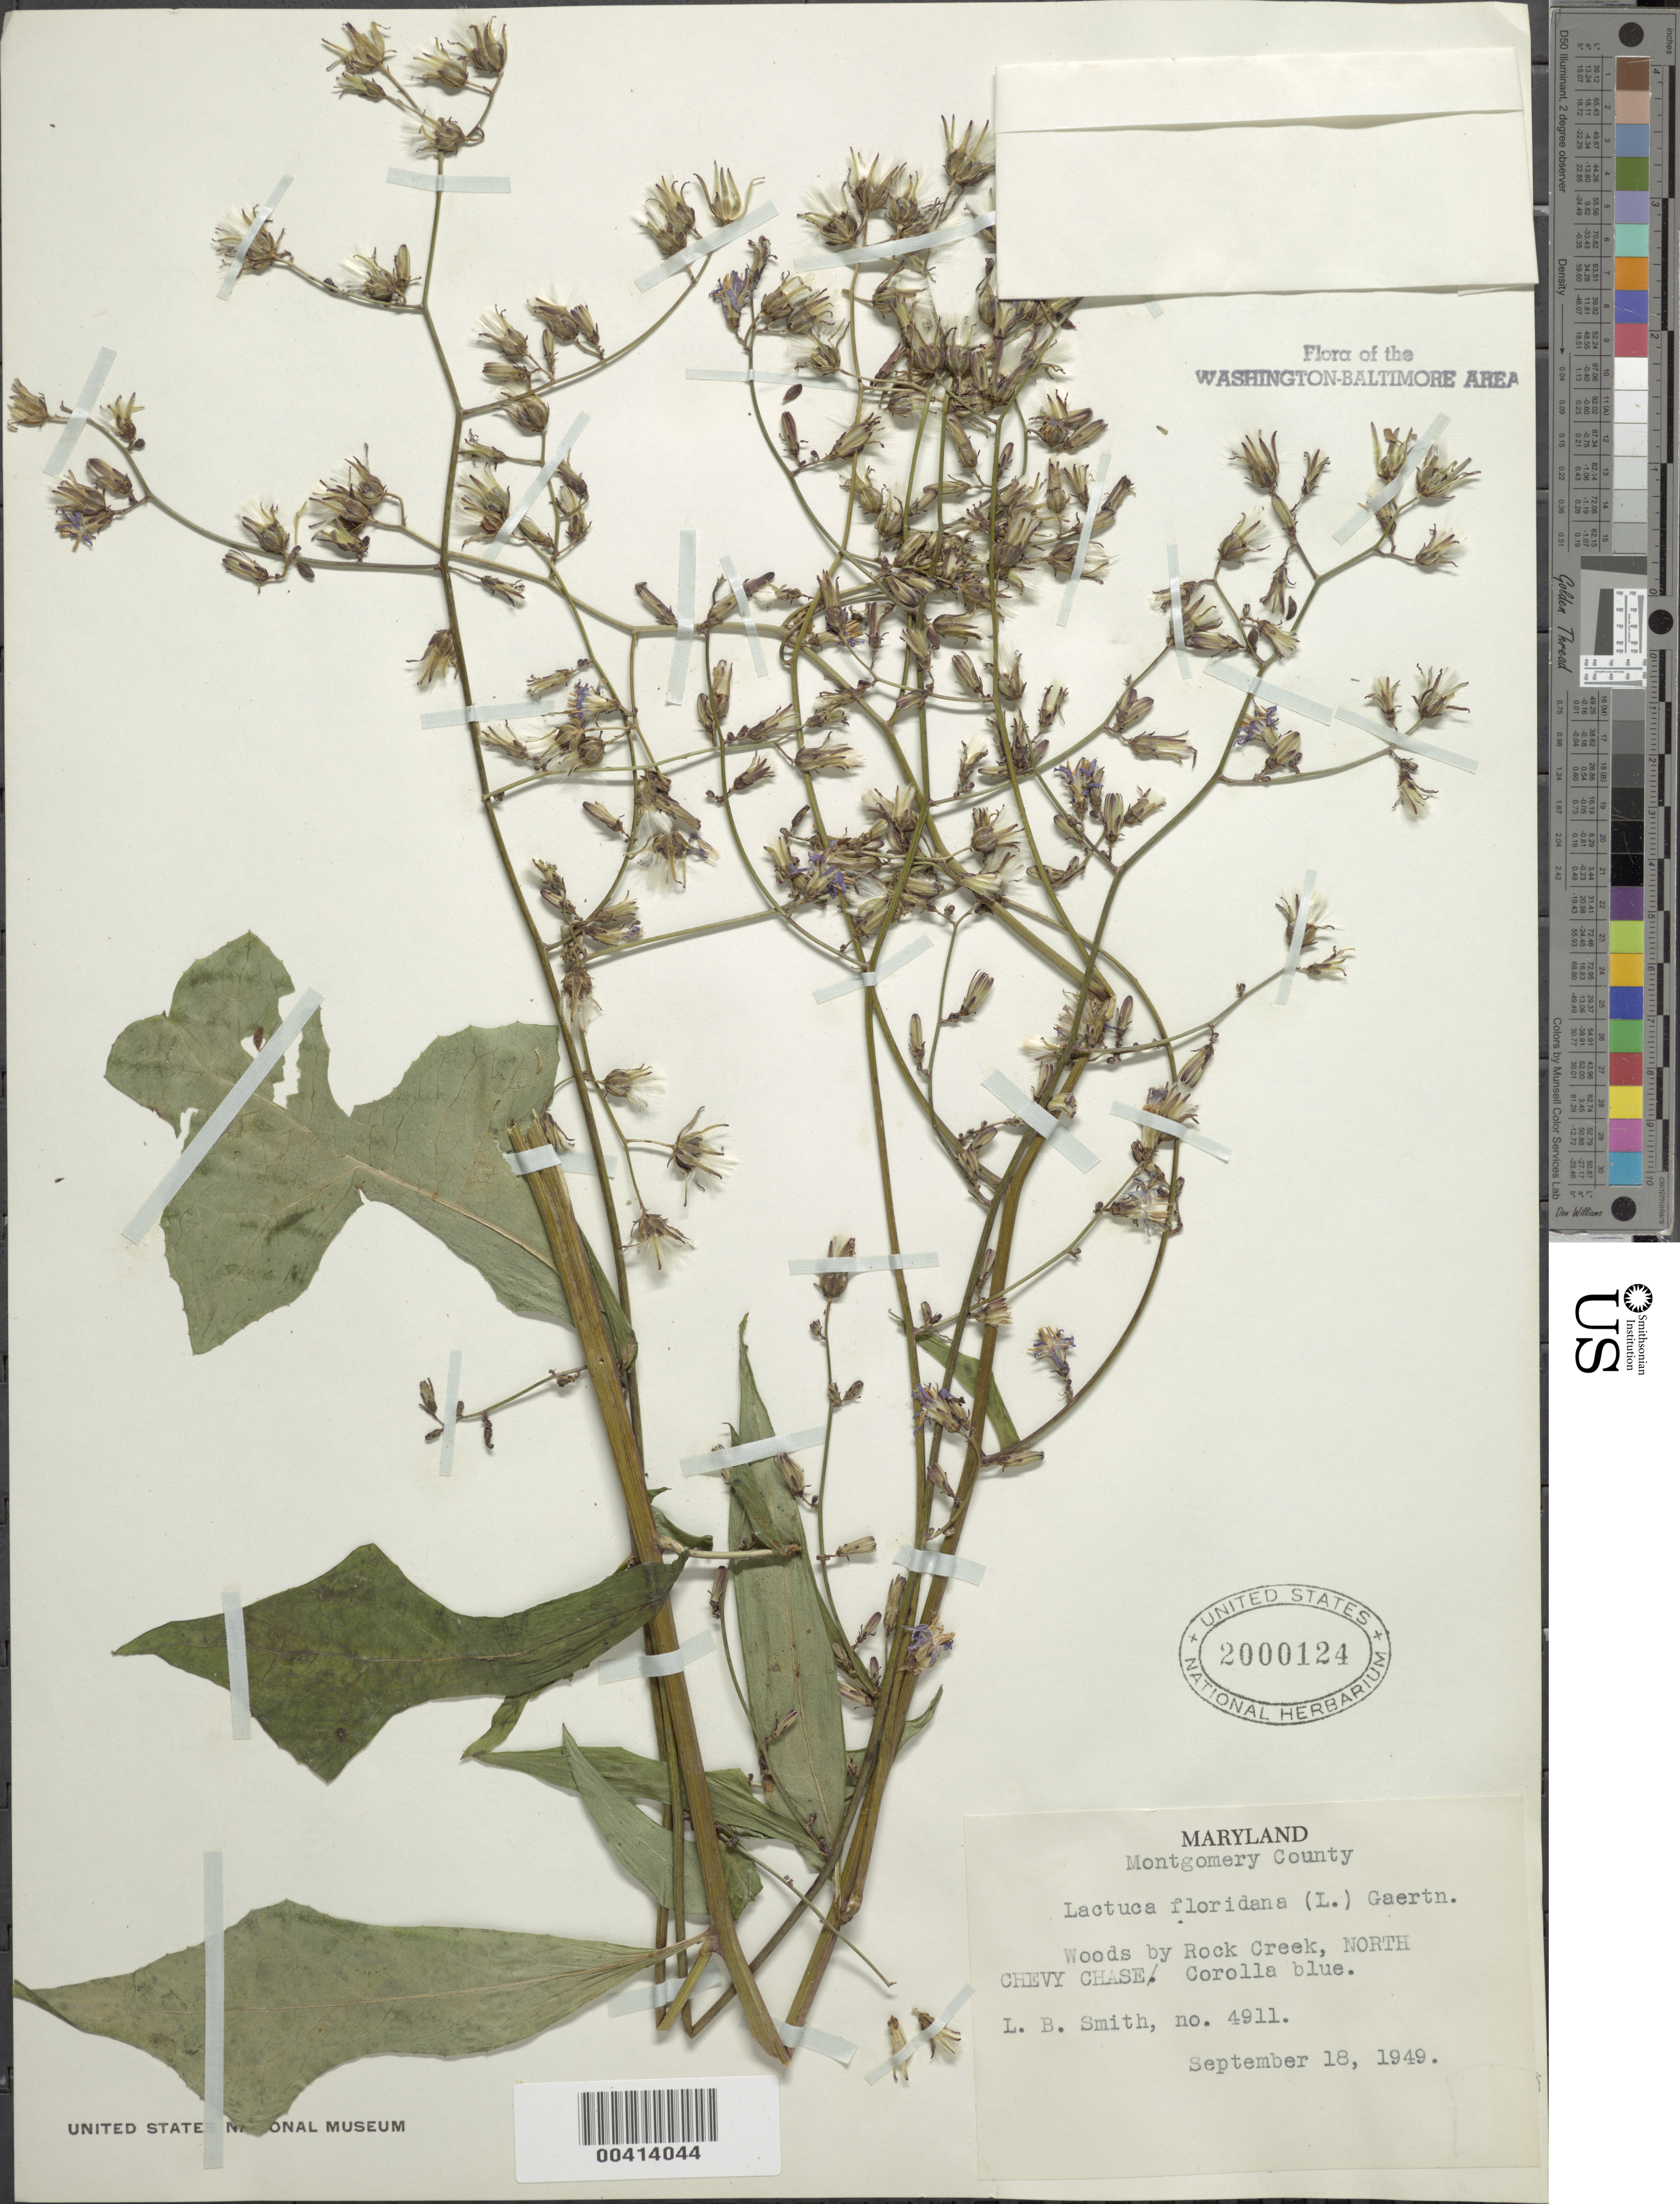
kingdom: Plantae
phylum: Tracheophyta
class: Magnoliopsida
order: Asterales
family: Asteraceae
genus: Lactuca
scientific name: Lactuca floridana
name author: (L.) Gaertn.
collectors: L. Smith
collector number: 4911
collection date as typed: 18 Sep 1949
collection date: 1949-09-18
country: United States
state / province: Maryland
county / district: Montgomery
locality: Rock Creek, north Chevy Chase Rock Creek Park & vicinity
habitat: Woods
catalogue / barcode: US 2000124